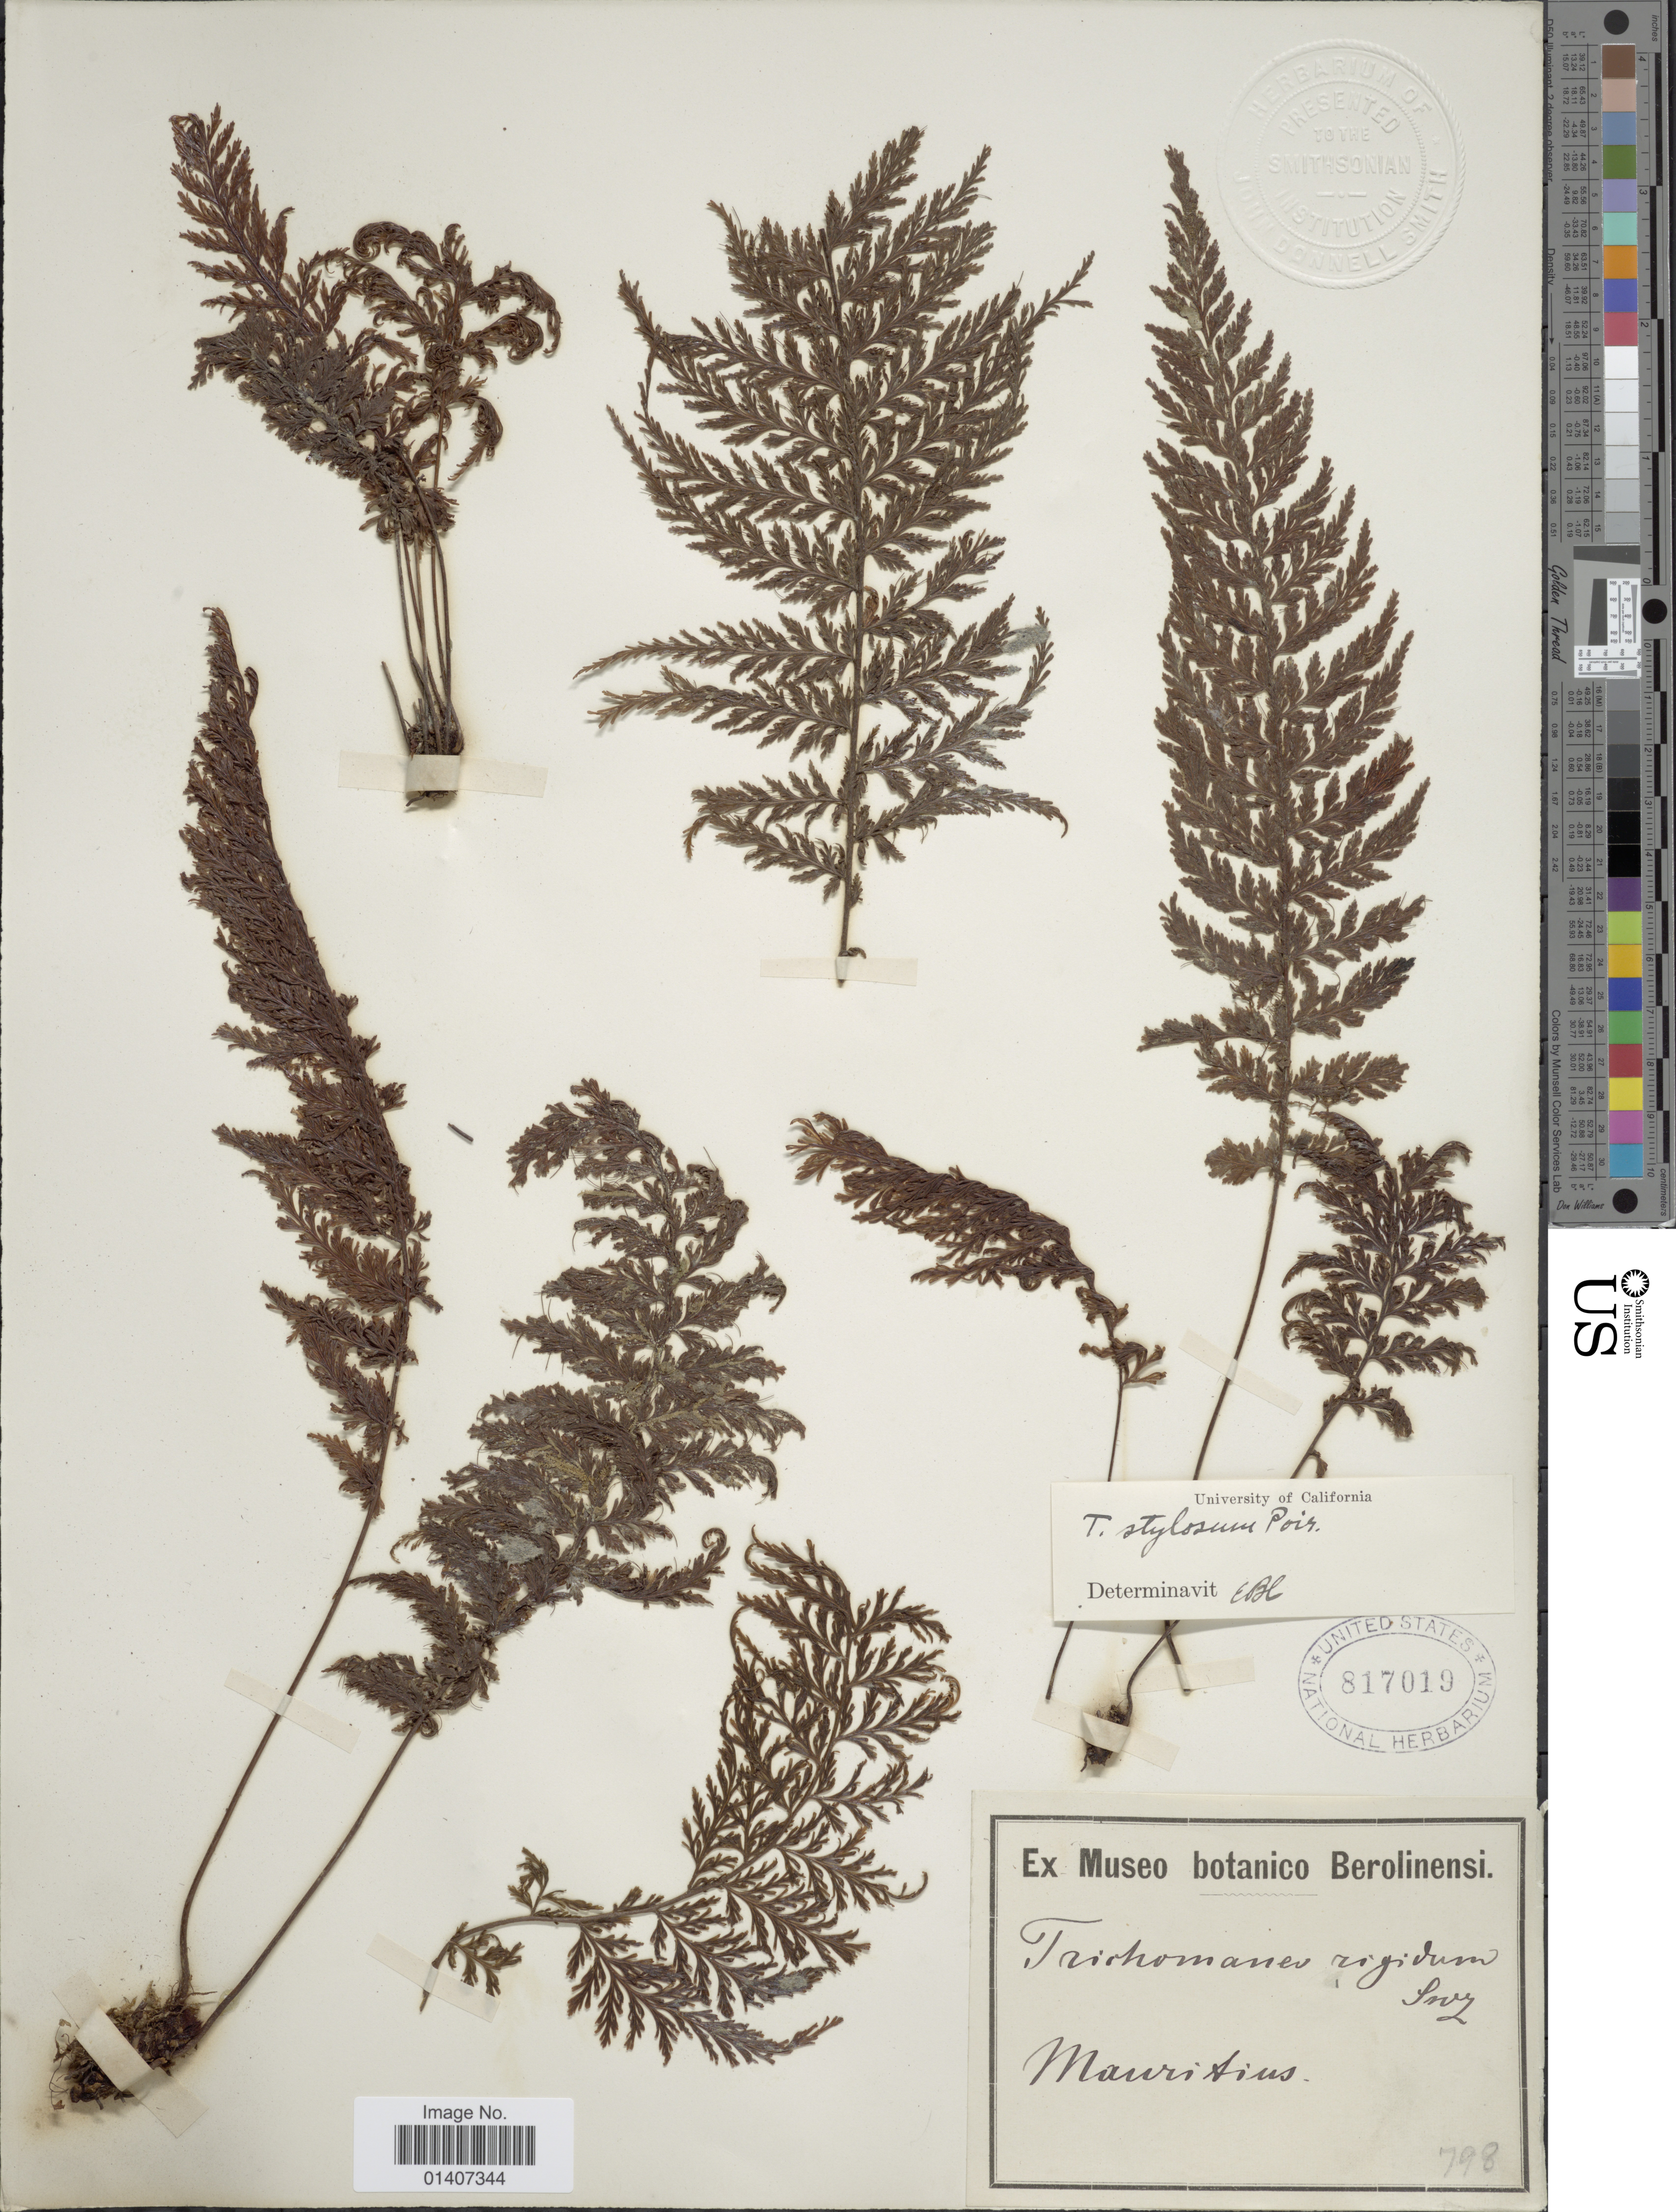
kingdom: Plantae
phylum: Tracheophyta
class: Polypodiopsida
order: Hymenophyllales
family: Hymenophyllaceae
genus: Abrodictyum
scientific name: Abrodictyum tamarisciforme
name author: (Jacq.) Ebihara & Dubuisson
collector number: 798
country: Mauritius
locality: Mauritius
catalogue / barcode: US 817019